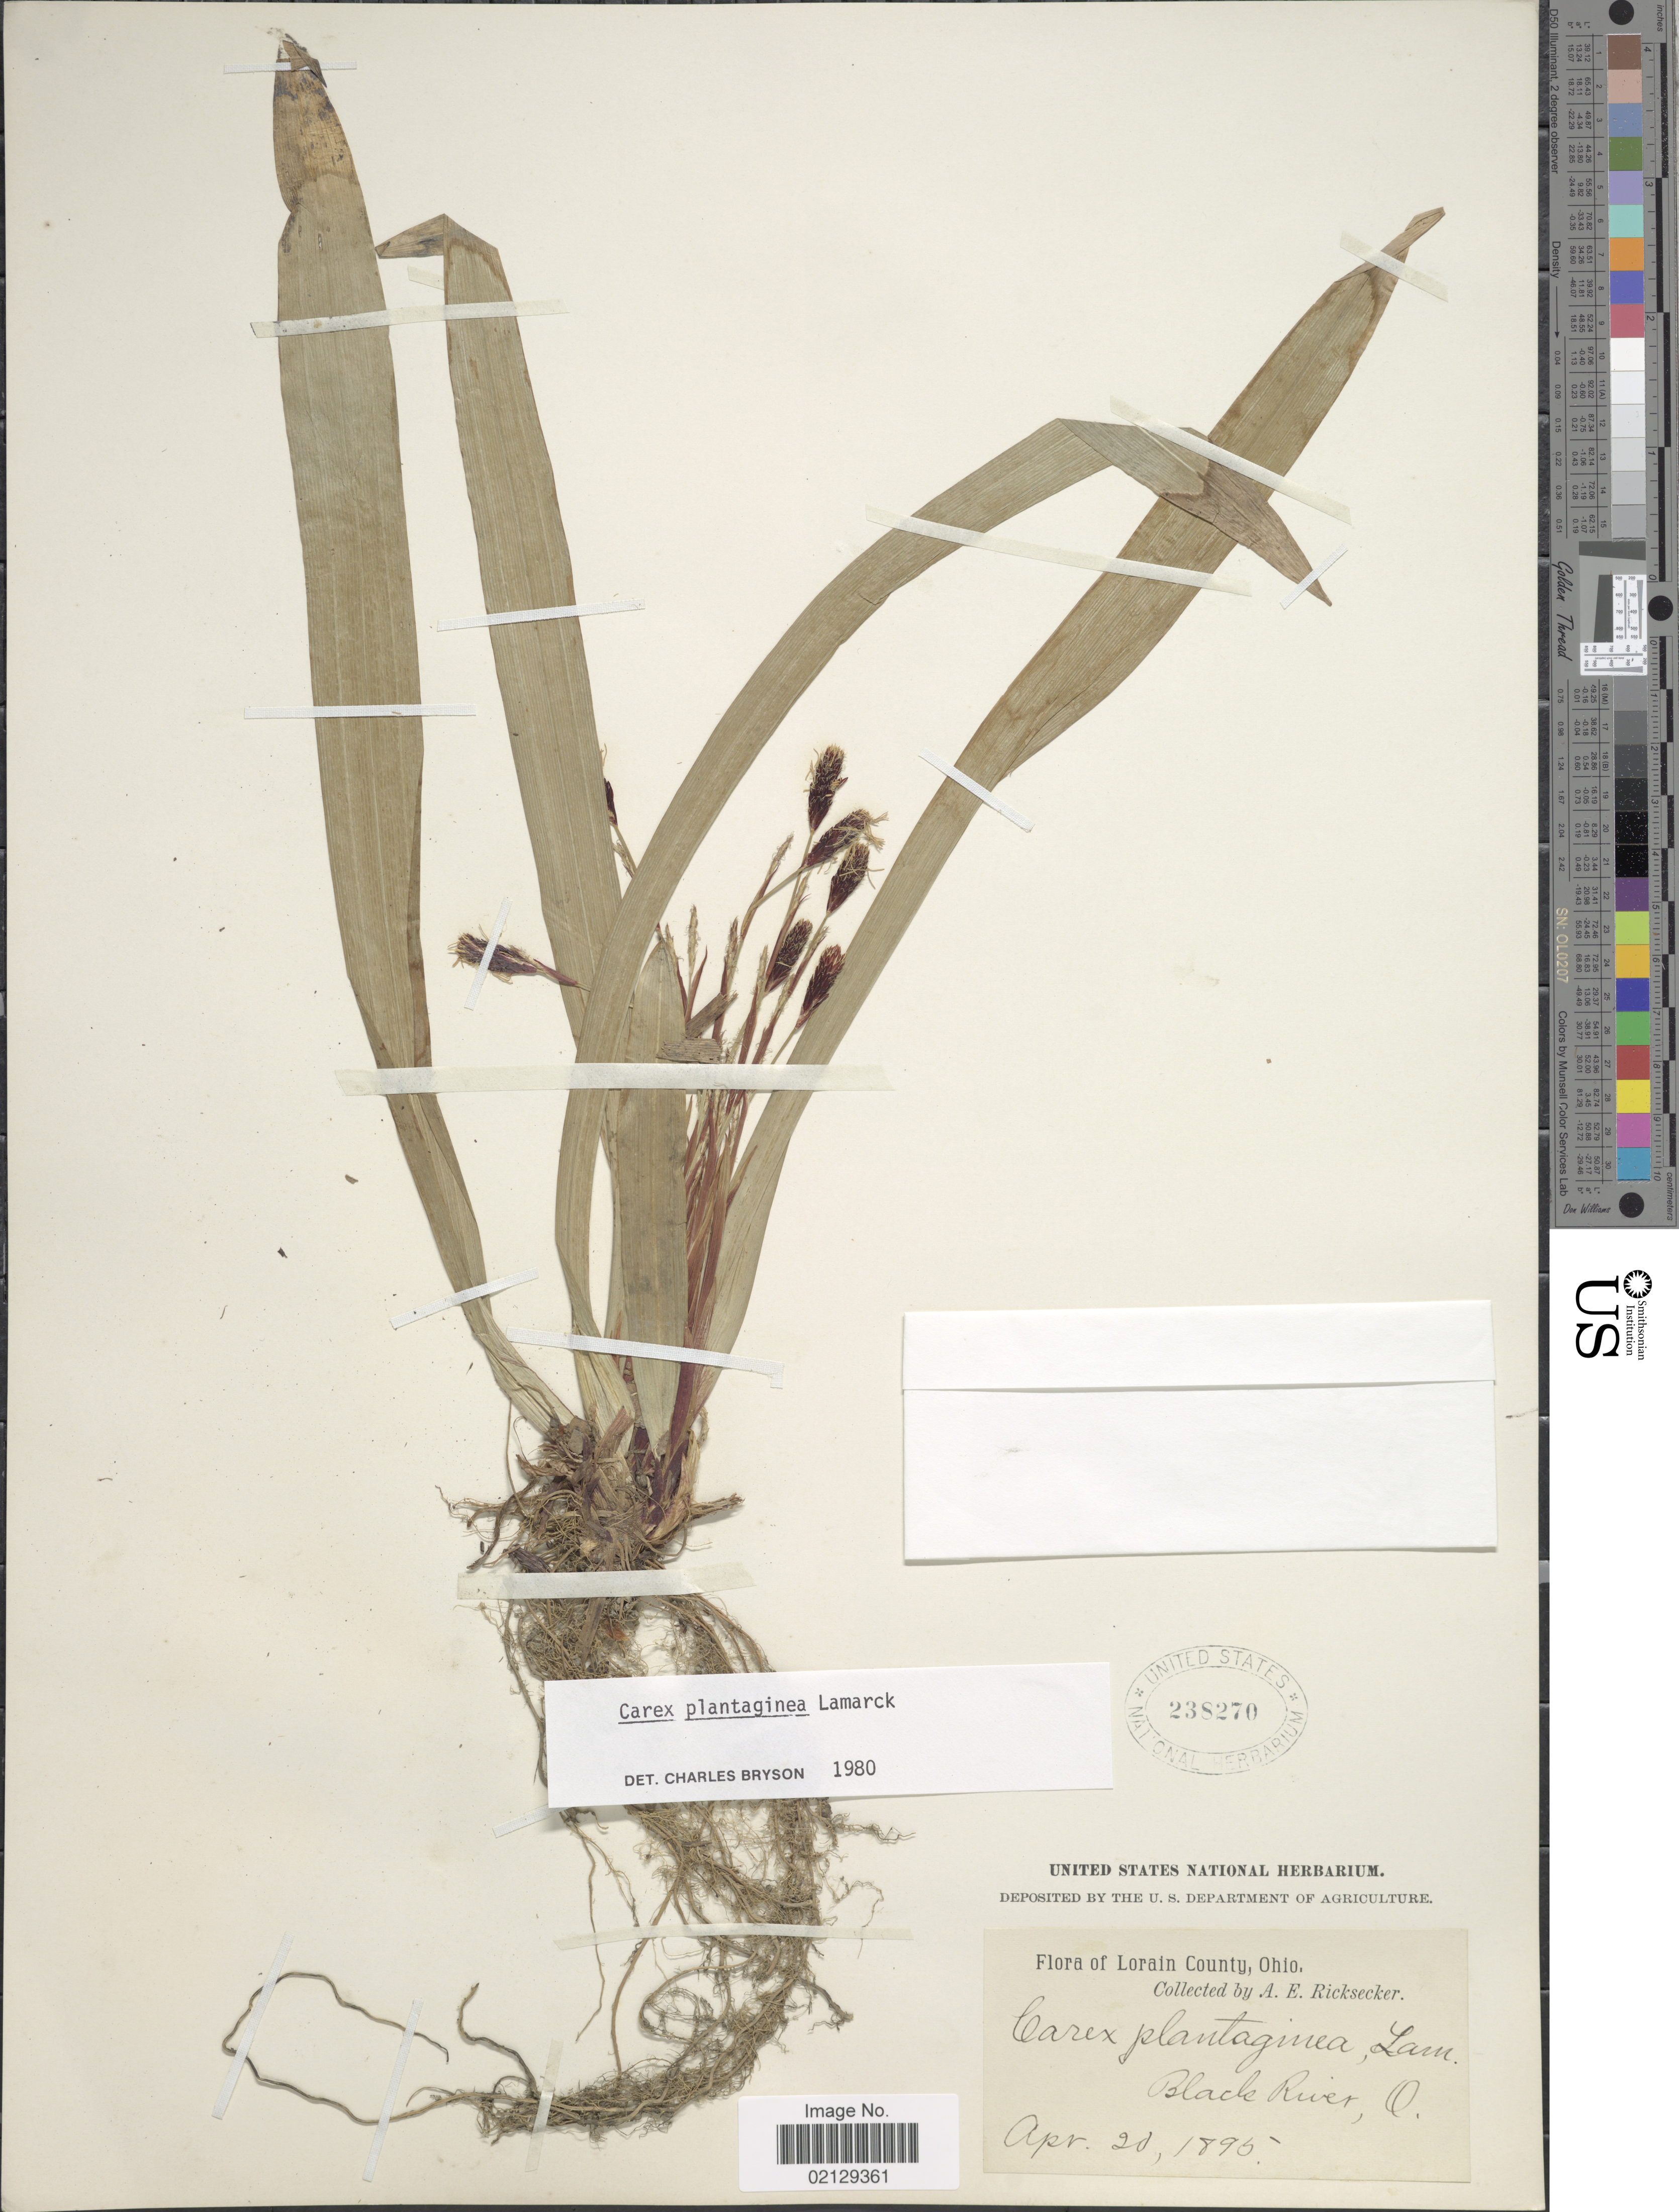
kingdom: Plantae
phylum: Tracheophyta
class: Liliopsida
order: Poales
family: Cyperaceae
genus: Carex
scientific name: Carex plantaginea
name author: Lam.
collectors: A. E. Ricksecker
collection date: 1895-04-20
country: United States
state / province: Ohio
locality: Lorain County, Ohio, Black River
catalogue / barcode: US 238270